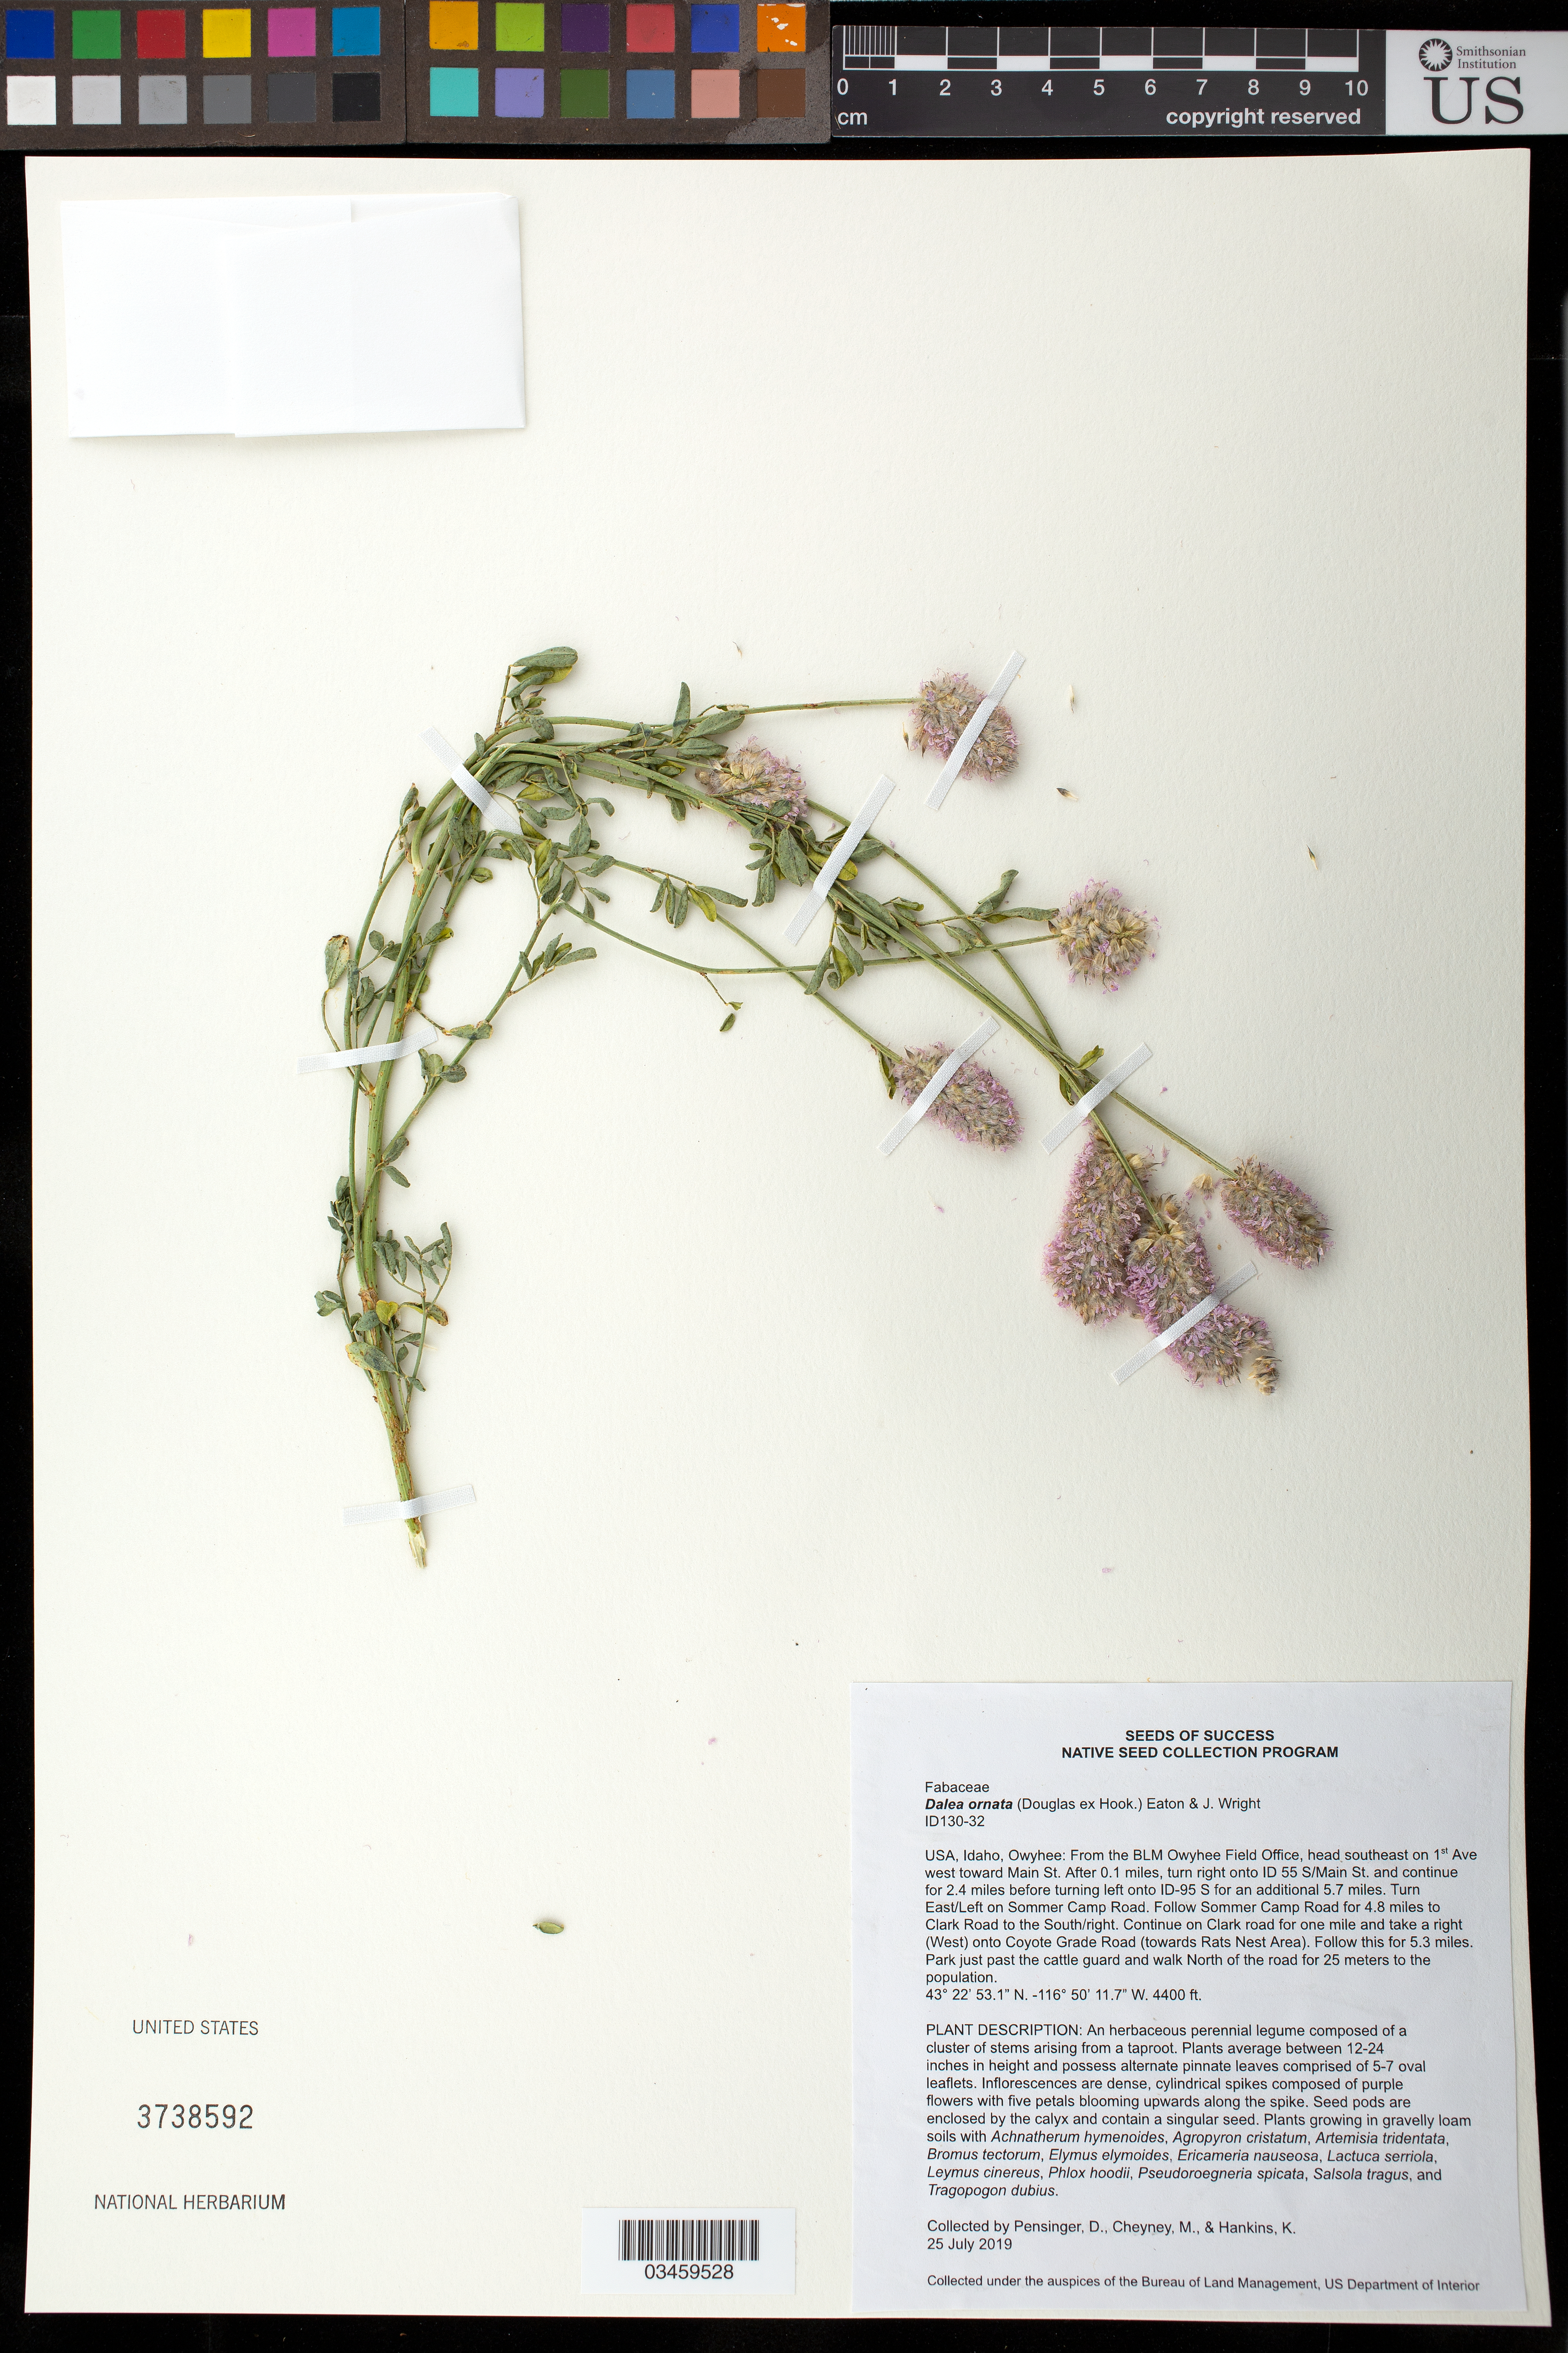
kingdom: Plantae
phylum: Tracheophyta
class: Magnoliopsida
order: Fabales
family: Fabaceae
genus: Dalea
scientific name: Dalea ornata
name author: (Hook.) Eaton & Wright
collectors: D. Pensinger, M. Cheyne & K. Hankins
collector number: ID130-32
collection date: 2019-07-25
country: United States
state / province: Idaho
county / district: Owyhee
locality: From the BLM Owyhee Field Office head southeast on 1st Ave west toward Main St in 0.1 mi. turn right onto ID 55S/Main St in 2.4 mi turn left onto ID-95 S for 5.7 mi, turn left on Sommer Camp Road for 4.8 mi. to Clark Rd for 1 mi and take right onto Coyote Grade Road towards Rats Nest Area, follow for 5.3 mi, then walk N of the road for 25 meters to the population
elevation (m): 1341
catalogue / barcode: US 3738592